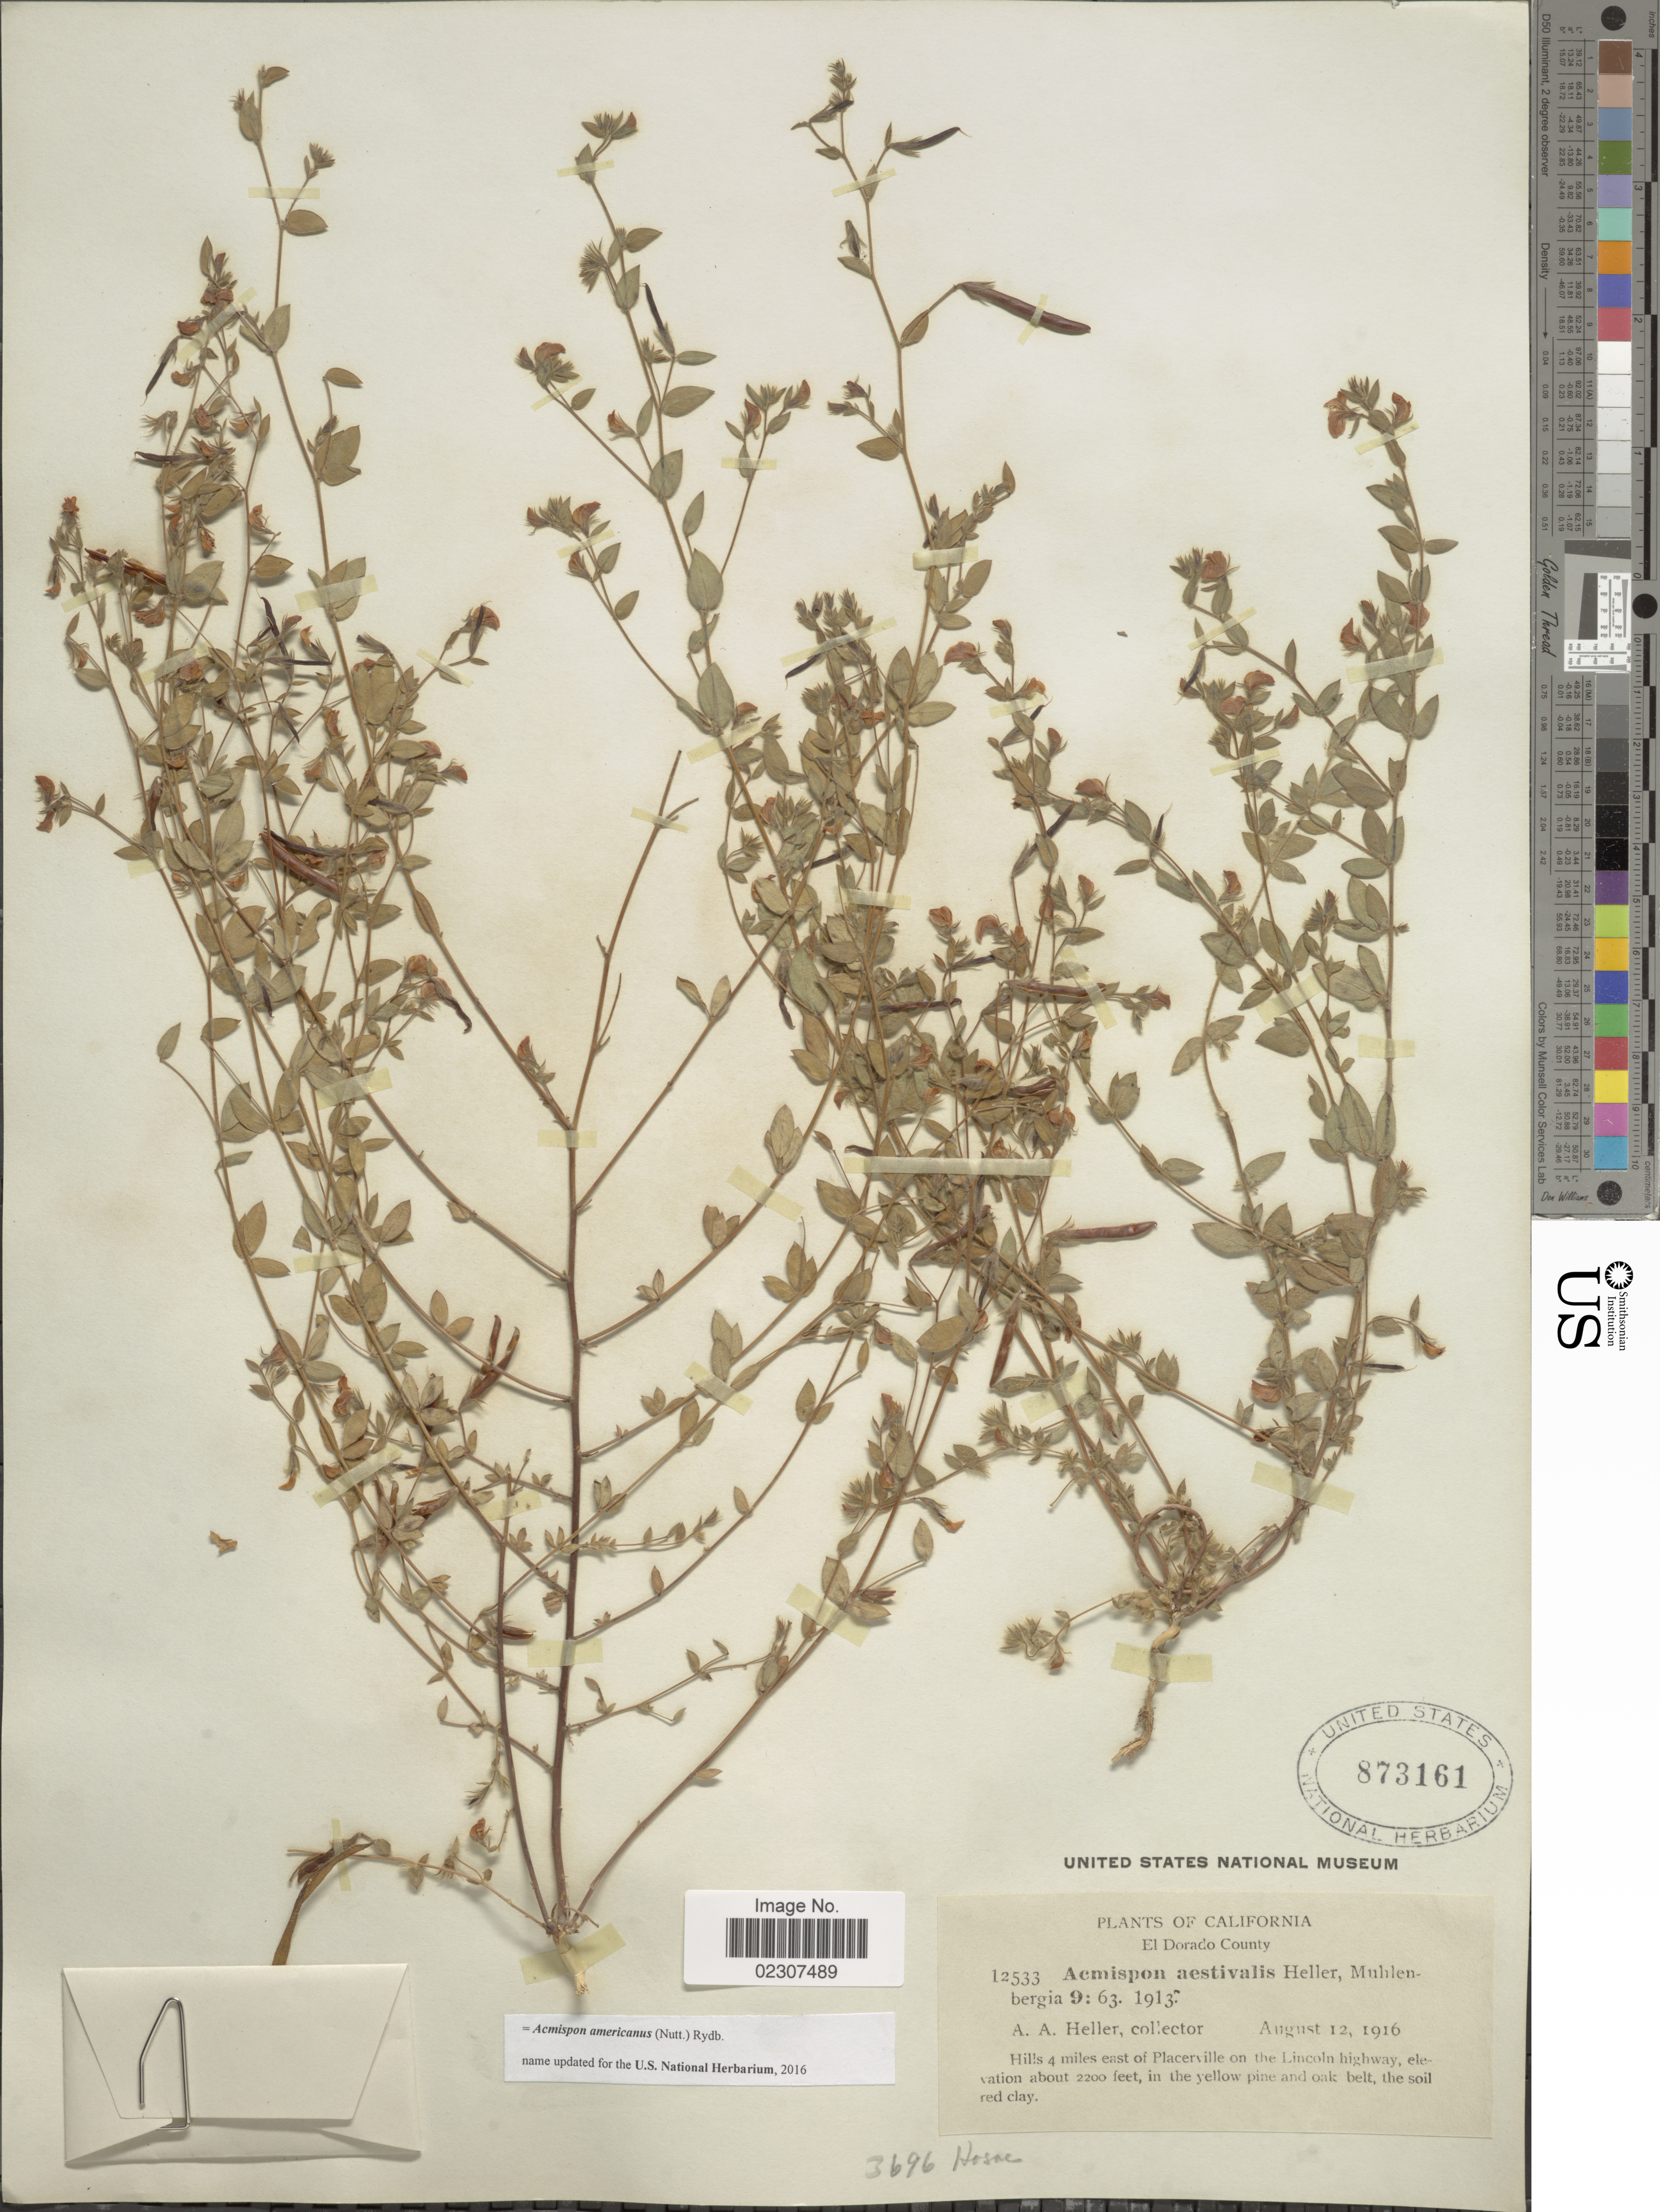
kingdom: Plantae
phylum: Tracheophyta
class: Magnoliopsida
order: Fabales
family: Fabaceae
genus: Acmispon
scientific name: Acmispon americanus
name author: (Nutt.) Rydb.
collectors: A. A. Heller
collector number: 12533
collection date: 1916-08-12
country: United States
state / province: California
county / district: El Dorado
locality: California. El Dorado County, hills east of Placerville on the Lincoln highway.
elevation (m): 671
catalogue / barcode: US 873161